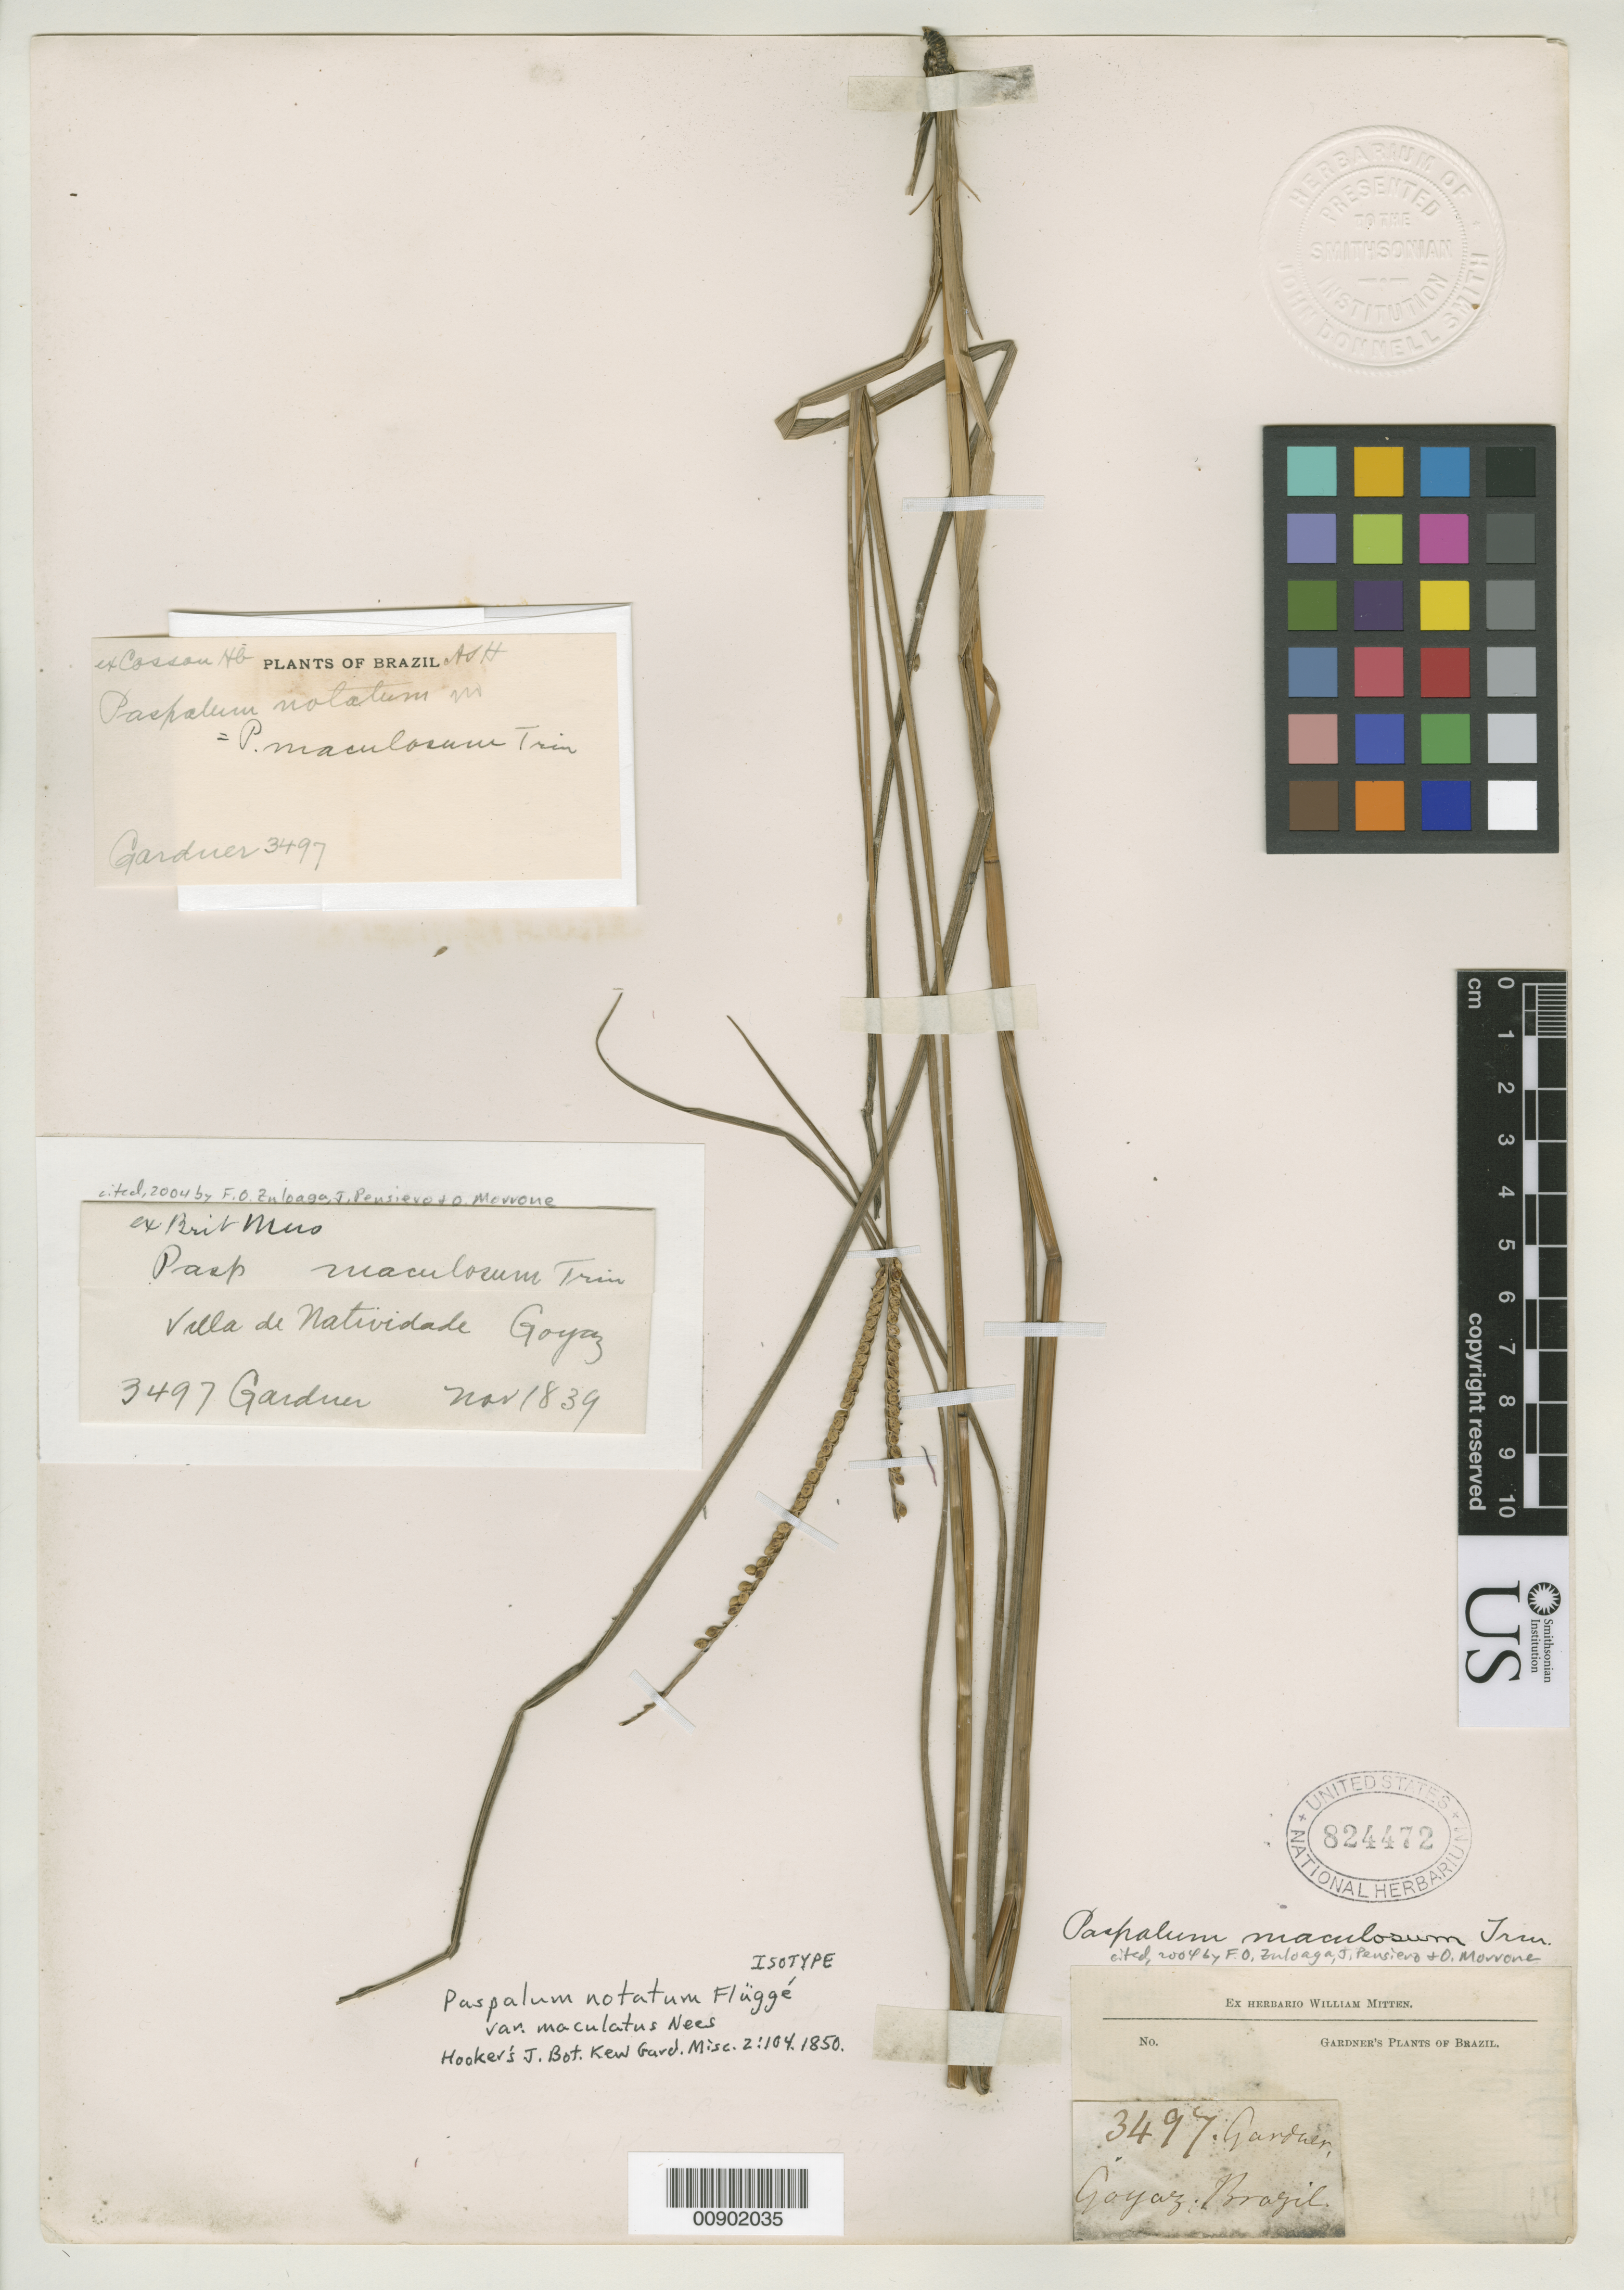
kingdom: Plantae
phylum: Tracheophyta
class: Liliopsida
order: Poales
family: Poaceae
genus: Paspalum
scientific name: Paspalum notatum var. maculatum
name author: Nees in Hook.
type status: Isotype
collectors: G. Gardner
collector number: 3497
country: Brazil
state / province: Goiás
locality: Goyaz.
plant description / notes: Sheet is also mounted with fragmentary material ex herb. Cosson & ex herb. BM [BM fragment bears data, Villa de Natividade, Nov. 1839].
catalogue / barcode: US 824472